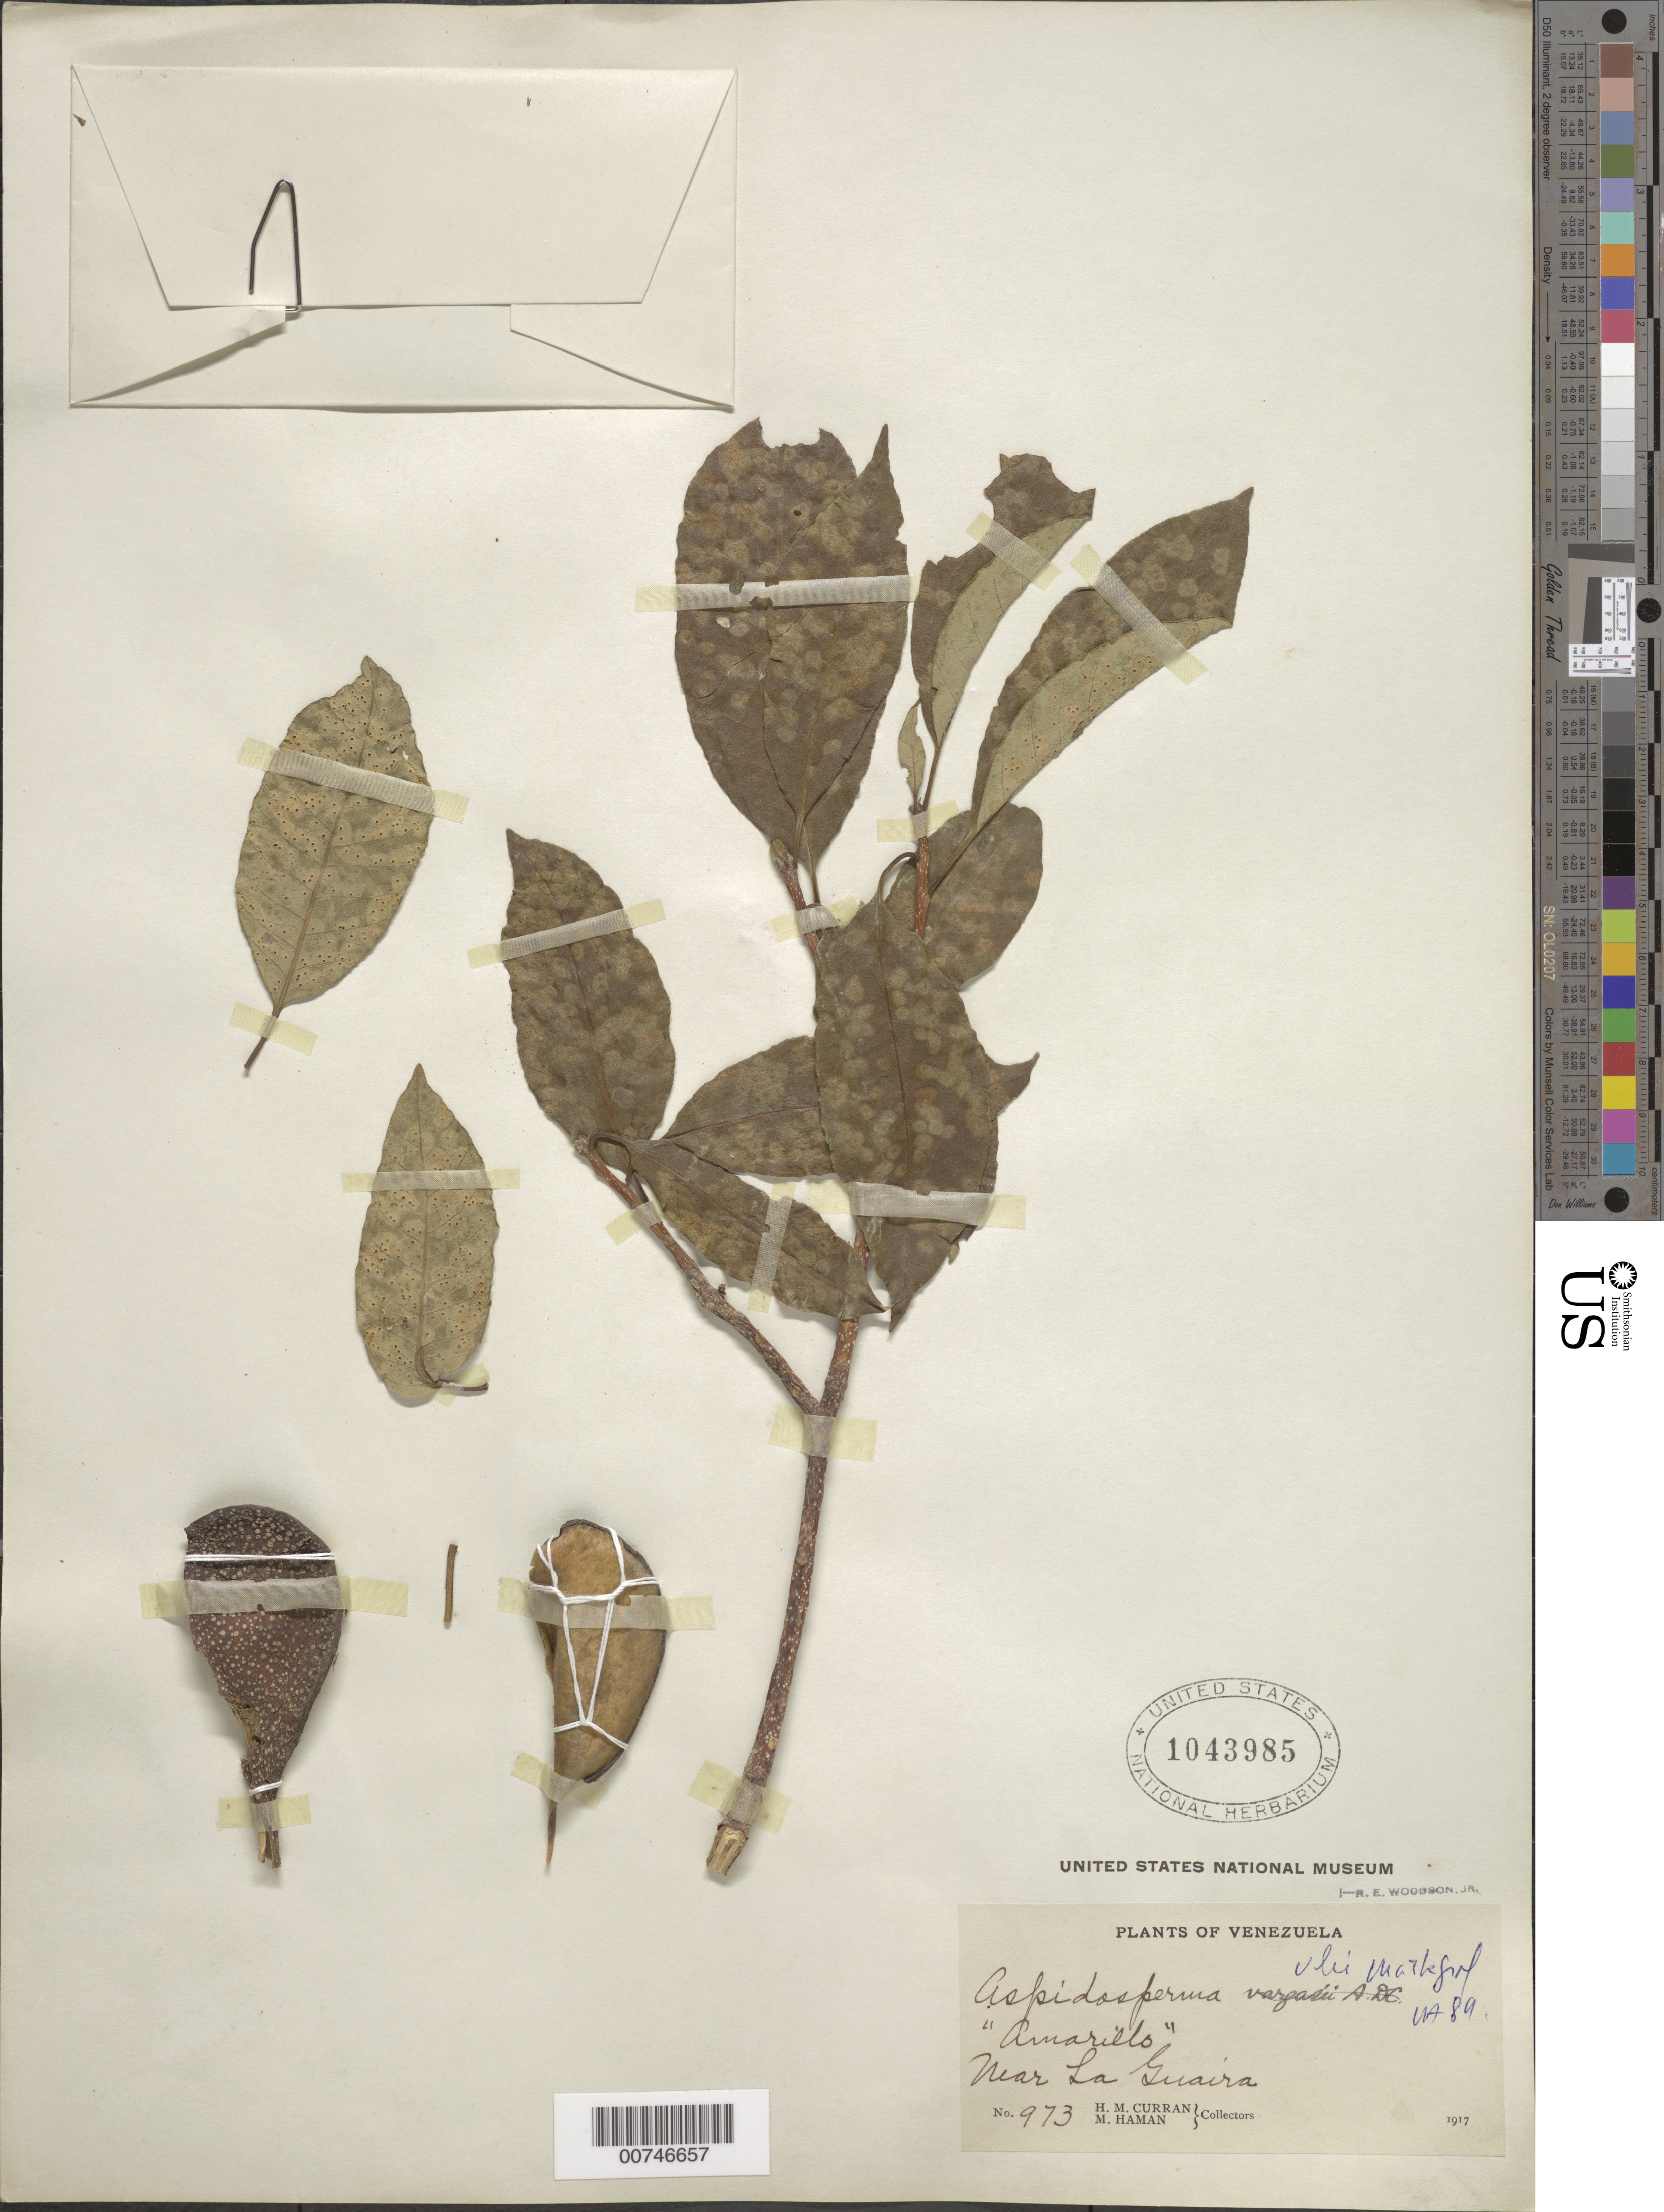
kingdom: Plantae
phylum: Tracheophyta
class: Magnoliopsida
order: Gentianales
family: Apocynaceae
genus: Aspidosperma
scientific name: Aspidosperma ulei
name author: Markgr.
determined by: Woods, R. E., Jr.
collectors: H. M. Curran & M. Haman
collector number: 973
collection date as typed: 1917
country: Venezuela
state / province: Distrito Federal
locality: La Guaira, vic.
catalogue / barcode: US 1043985